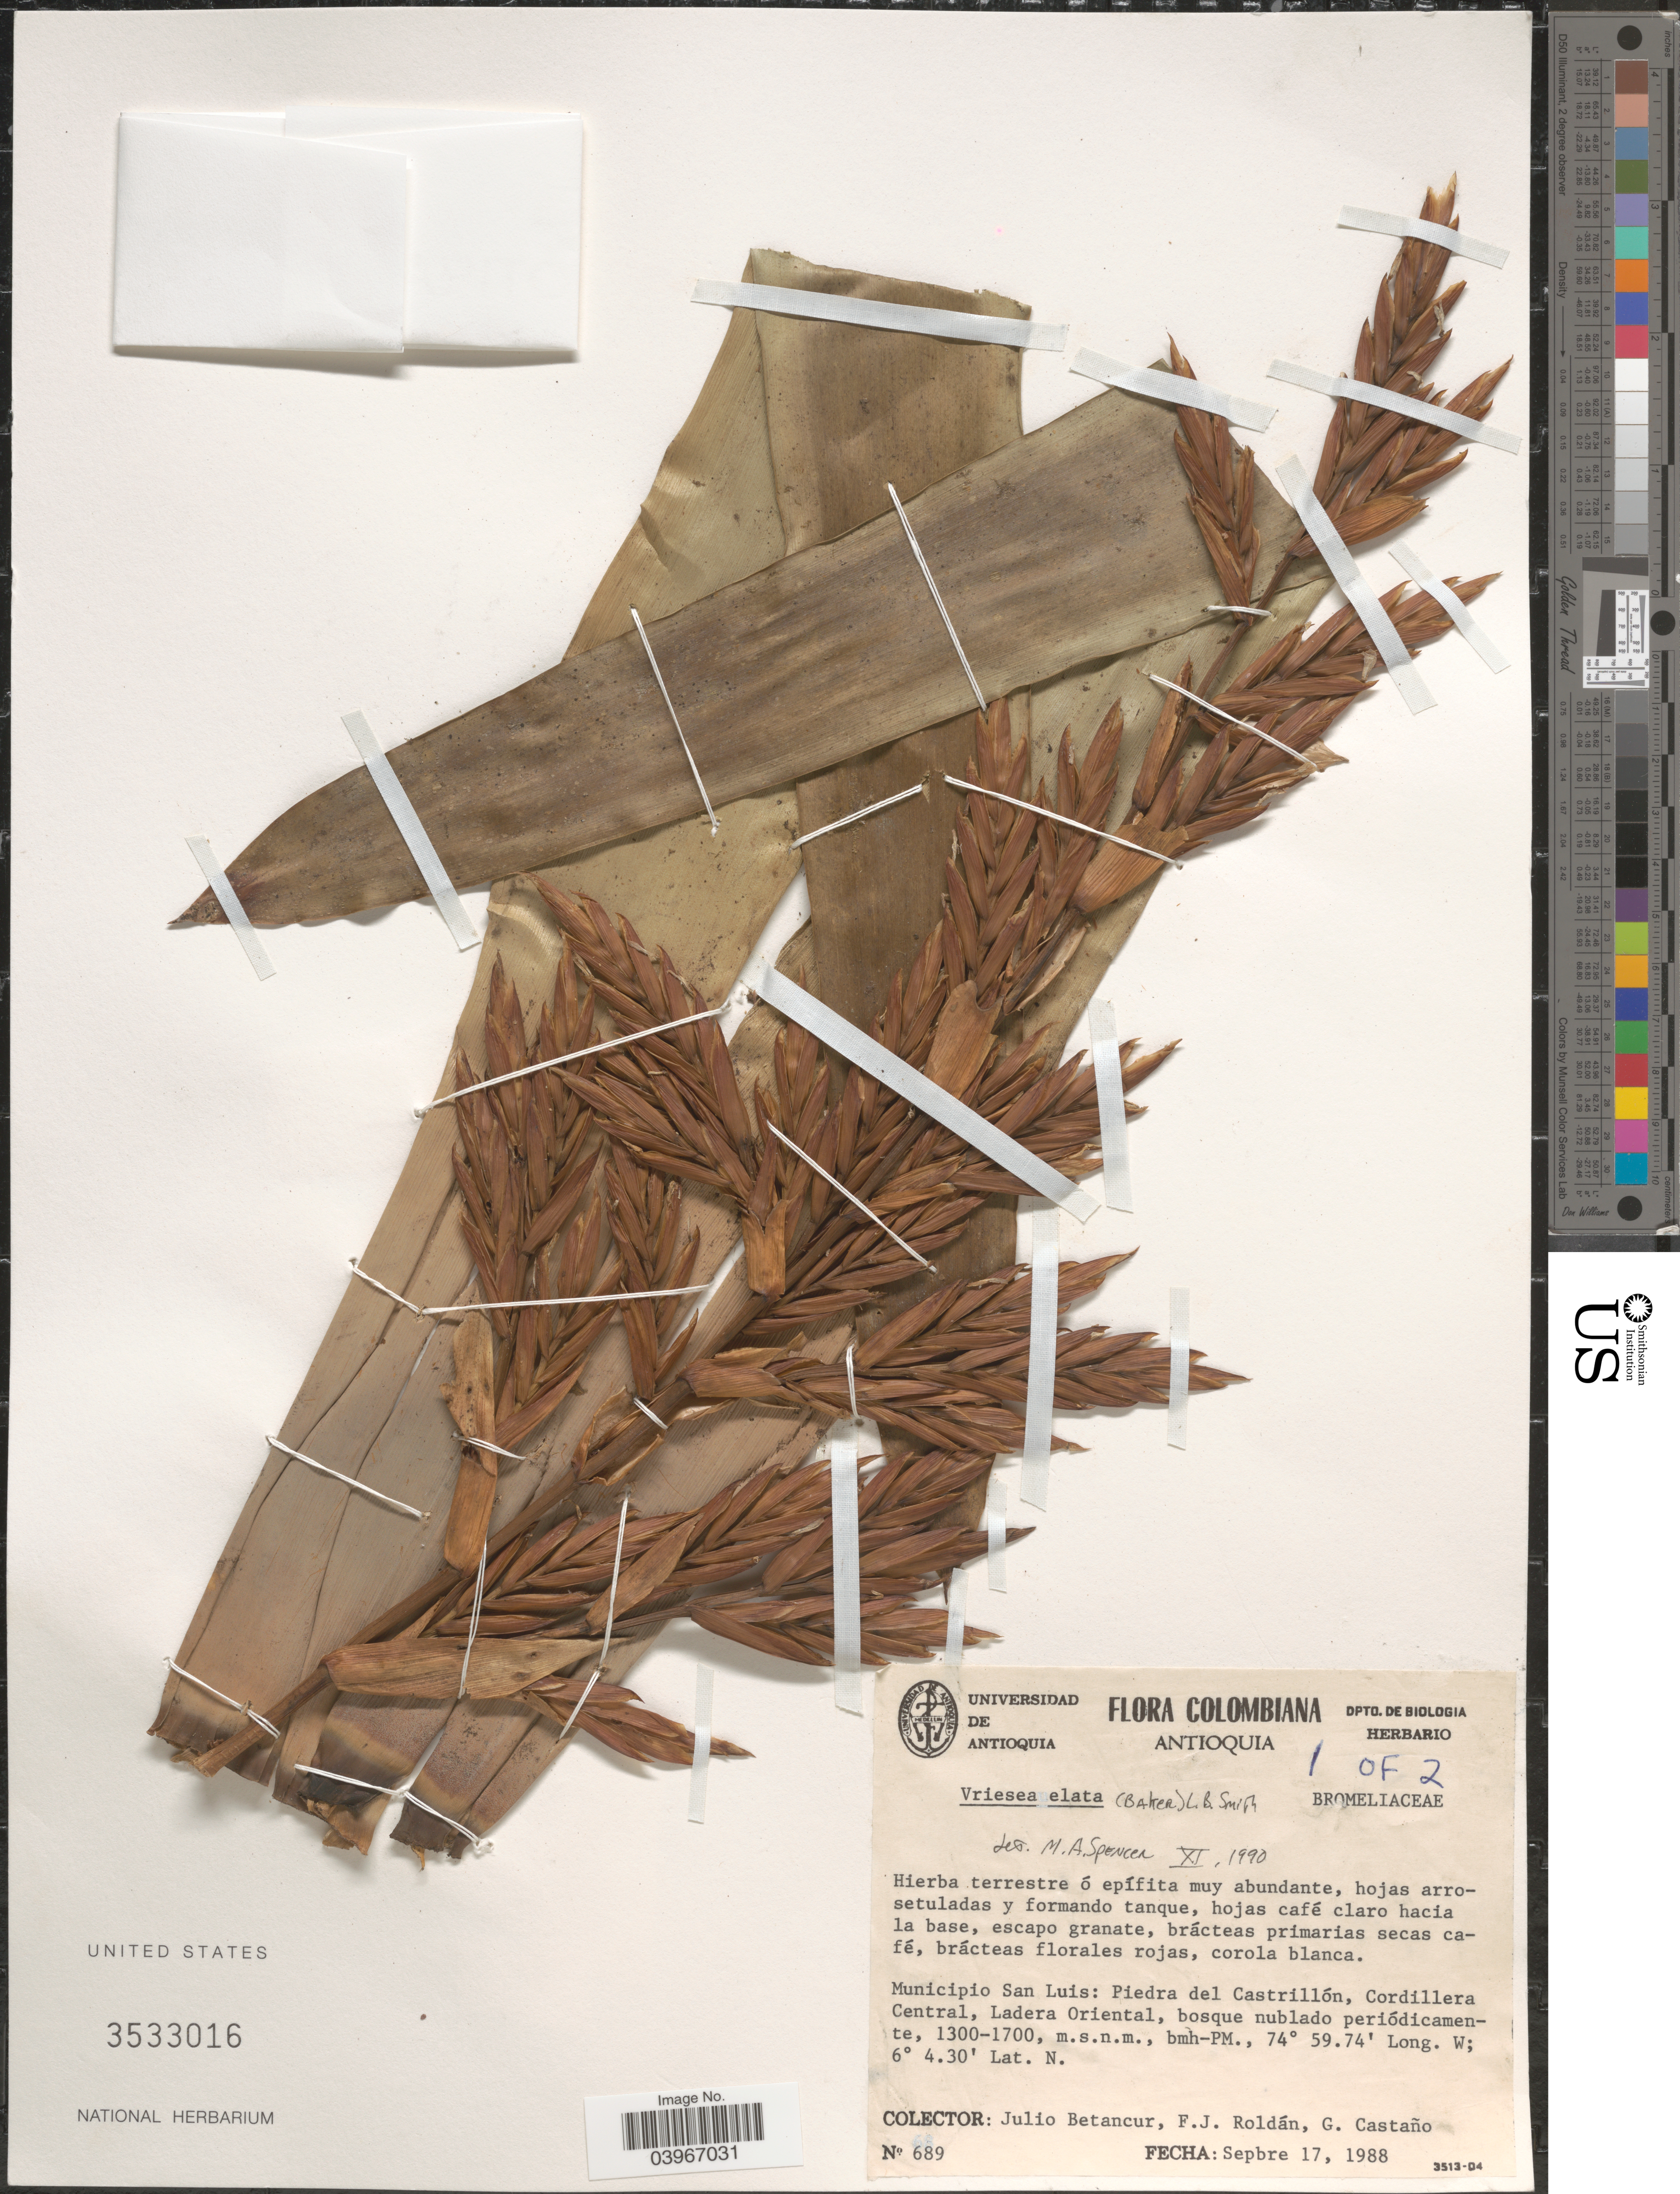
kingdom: Plantae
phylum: Tracheophyta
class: Liliopsida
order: Poales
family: Bromeliaceae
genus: Vriesea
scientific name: Vriesea elata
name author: (Baker) L.B. Sm.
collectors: J. Betancur, F. J. Roldán & G. Castano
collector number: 689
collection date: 1988-09-17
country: Colombia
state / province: Antioquia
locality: Municipio San Luis: Piedra del Castrillón, Cordillera Central, Ladera Oriental.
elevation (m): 1300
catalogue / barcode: US 3533016